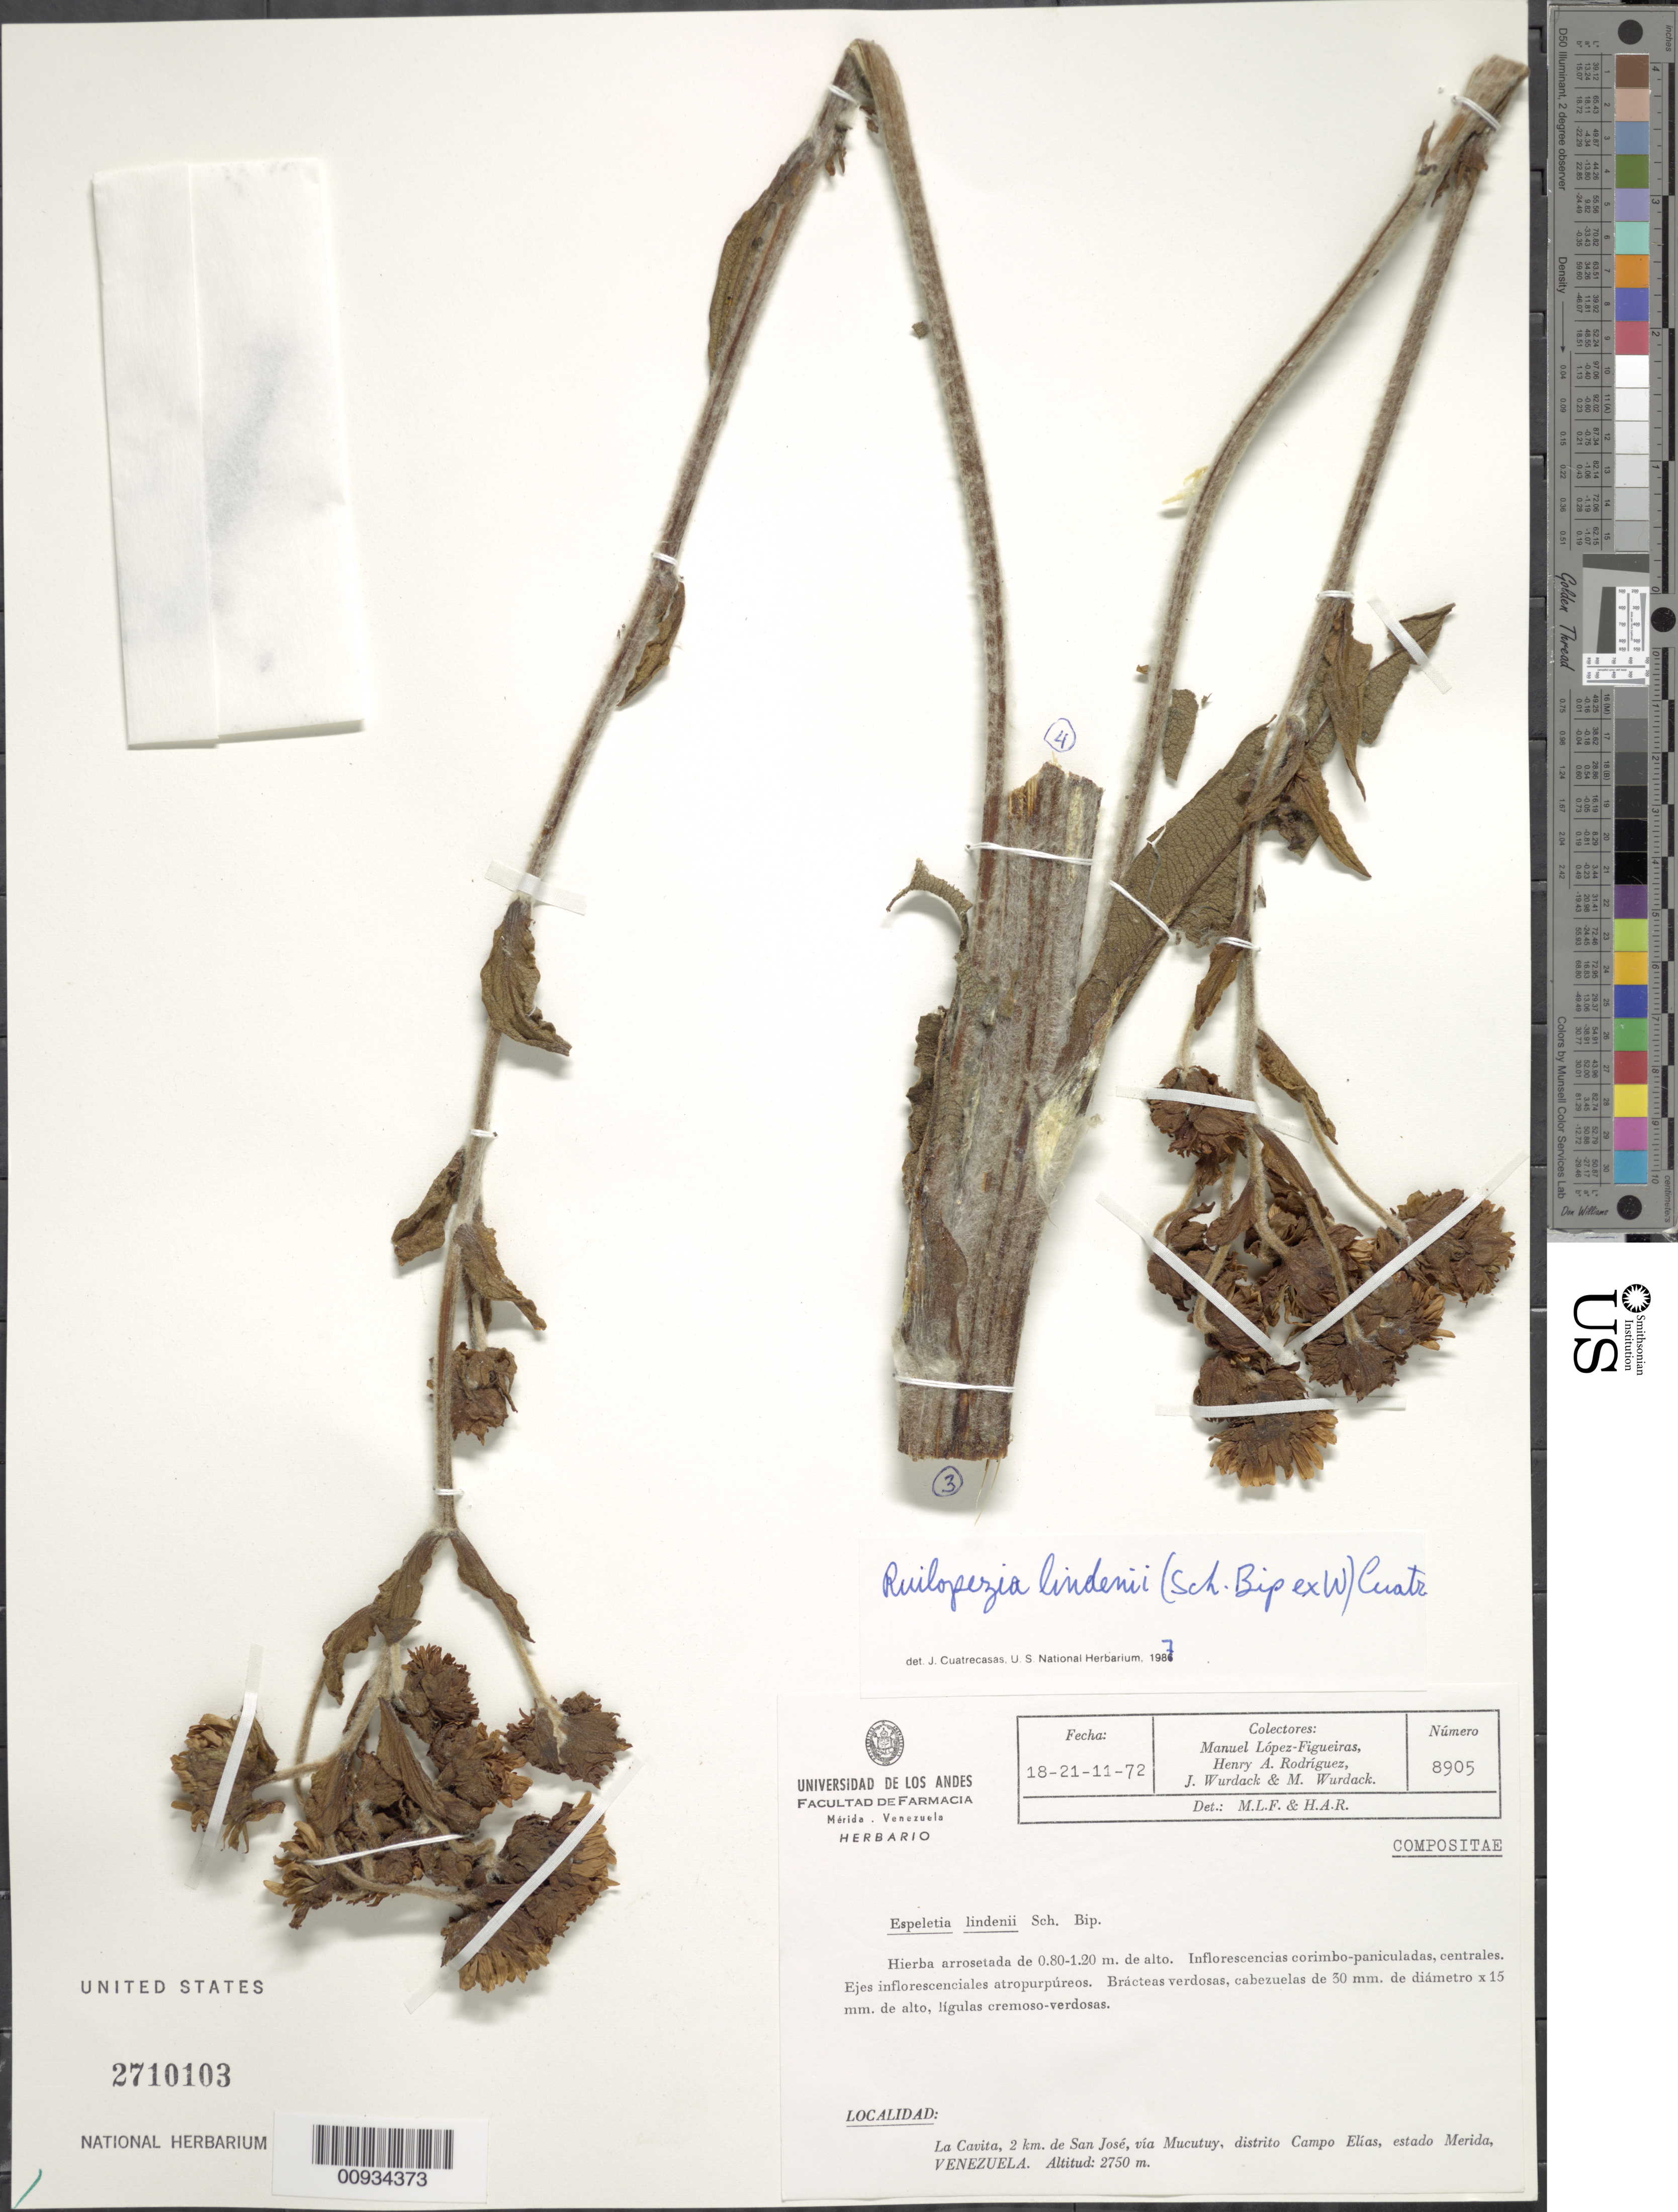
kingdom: Plantae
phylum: Tracheophyta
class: Magnoliopsida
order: Asterales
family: Asteraceae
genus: Ruilopezia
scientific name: Ruilopezia lindenii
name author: (Sch. Bip. ex Wedd.) Cuatrec.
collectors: M. López Figueiras, H. A. Rodriguez, J. J. Wurdack & M. L. Wurdack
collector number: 8905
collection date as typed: Transcribed d/m/y: 18/11/72 to 21/11/72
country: Venezuela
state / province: Mérida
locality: La Cavita, 2 km de San Jose, via Mucutuy, Distrito Campo Elias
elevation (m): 2750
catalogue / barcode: US 2710103